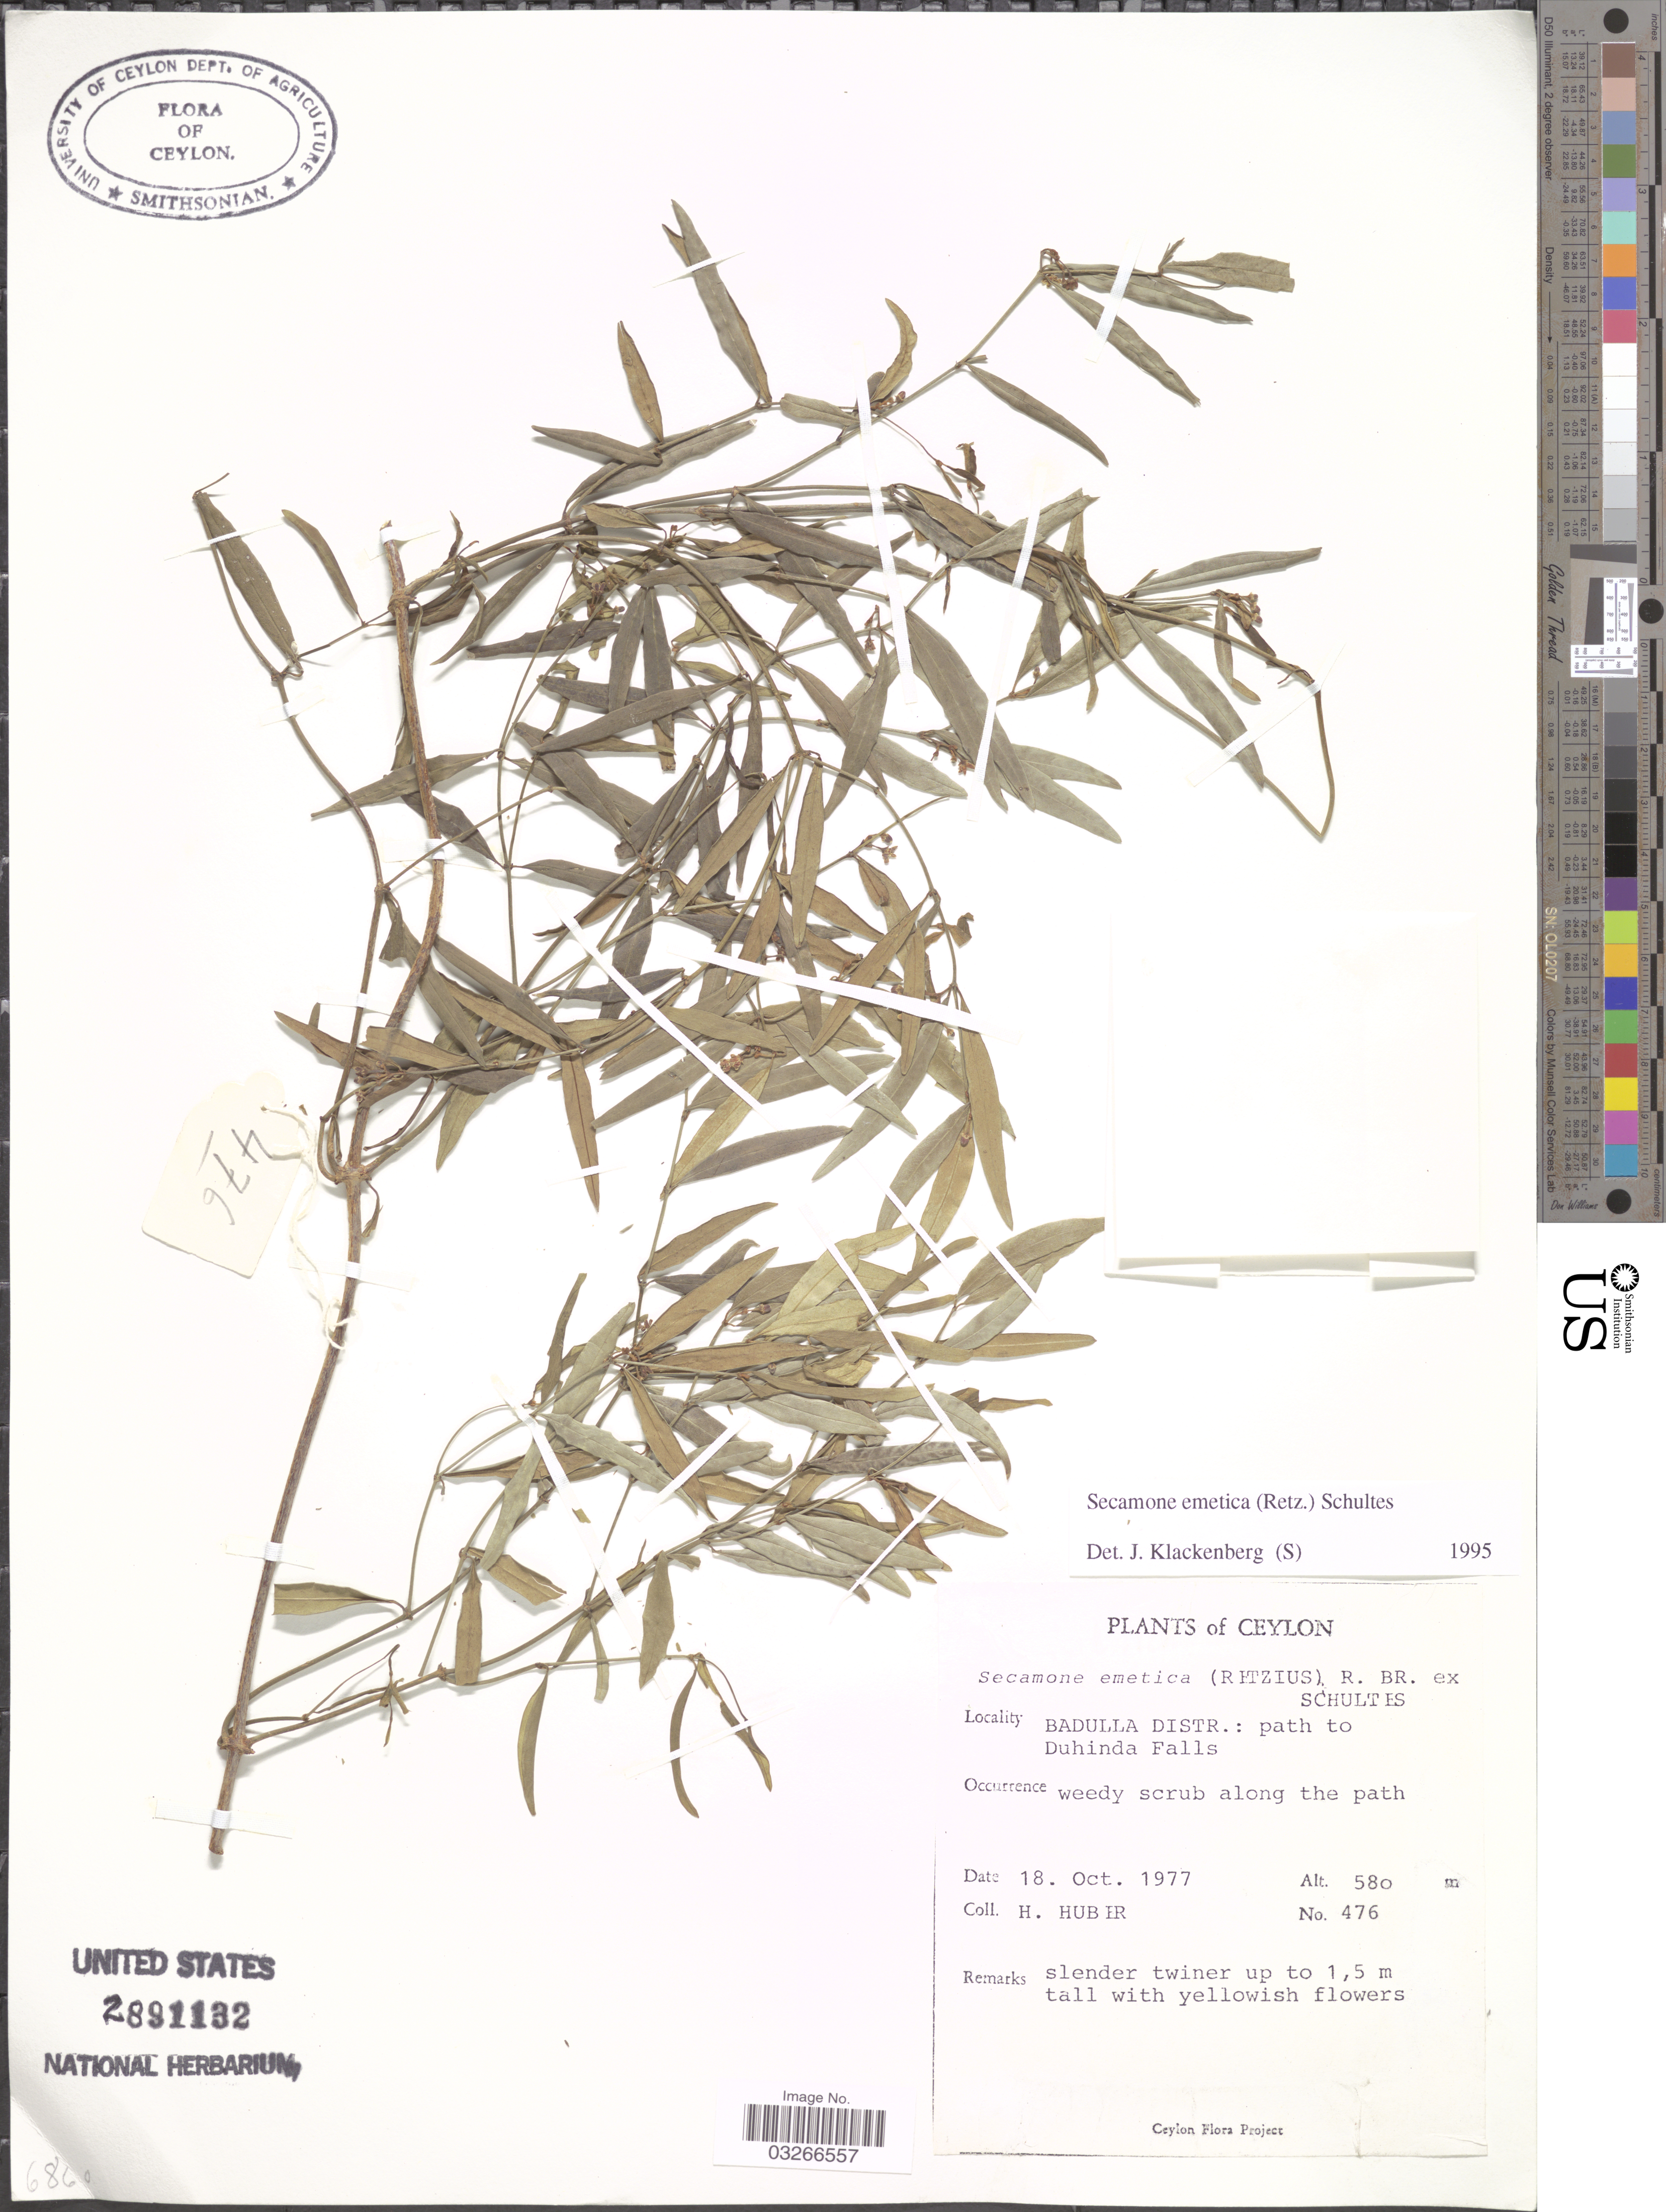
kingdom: Plantae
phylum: Tracheophyta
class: Magnoliopsida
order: Gentianales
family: Apocynaceae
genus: Secamone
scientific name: Secamone emetica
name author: (Retz.) R. Br. ex Schult.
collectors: H. Huber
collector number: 476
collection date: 1977-10-18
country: Sri Lanka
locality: Ceylon. Badulla Distr.: path to Duhinda Falls.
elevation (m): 580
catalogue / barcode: US 2891132